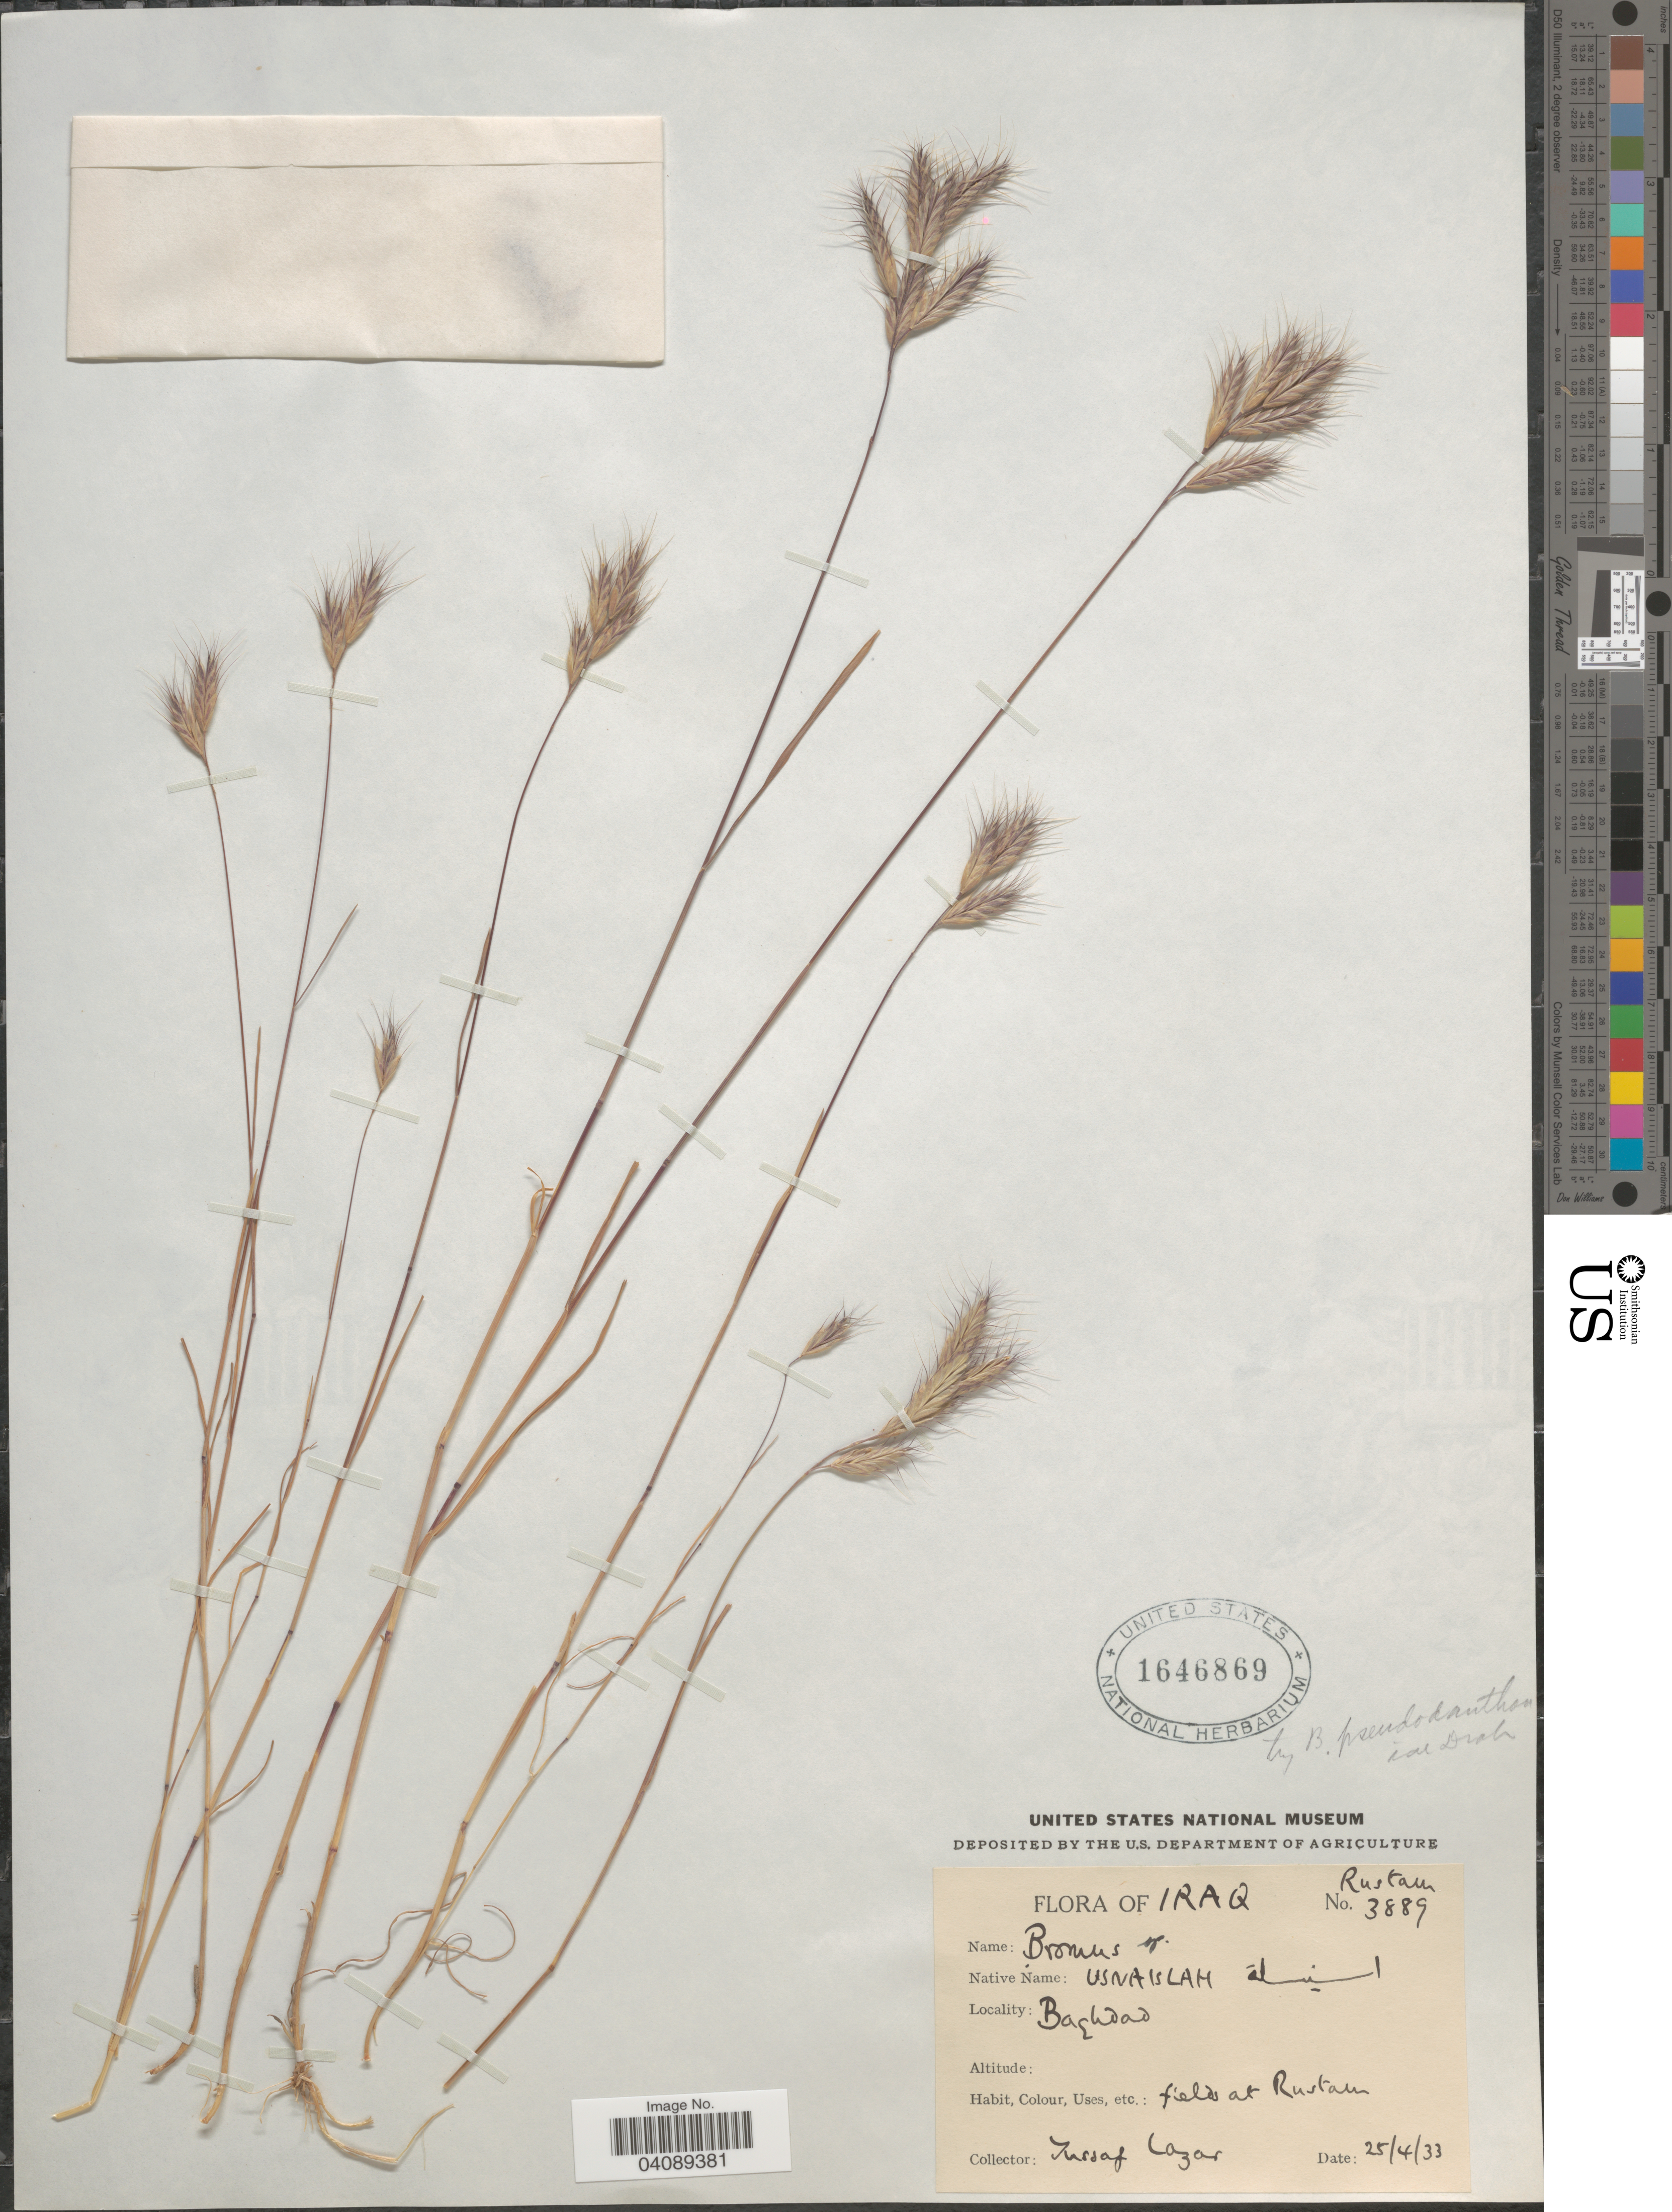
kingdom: Plantae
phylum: Tracheophyta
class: Liliopsida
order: Poales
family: Poaceae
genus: Bromus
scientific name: Bromus sp.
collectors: Y. Lazar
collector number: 3889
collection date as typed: Transcribed d/m/y: 25/4/33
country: Iraq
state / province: Baghdad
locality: Rustam. Baghdad. Fields at Rustam.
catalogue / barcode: US 1646869